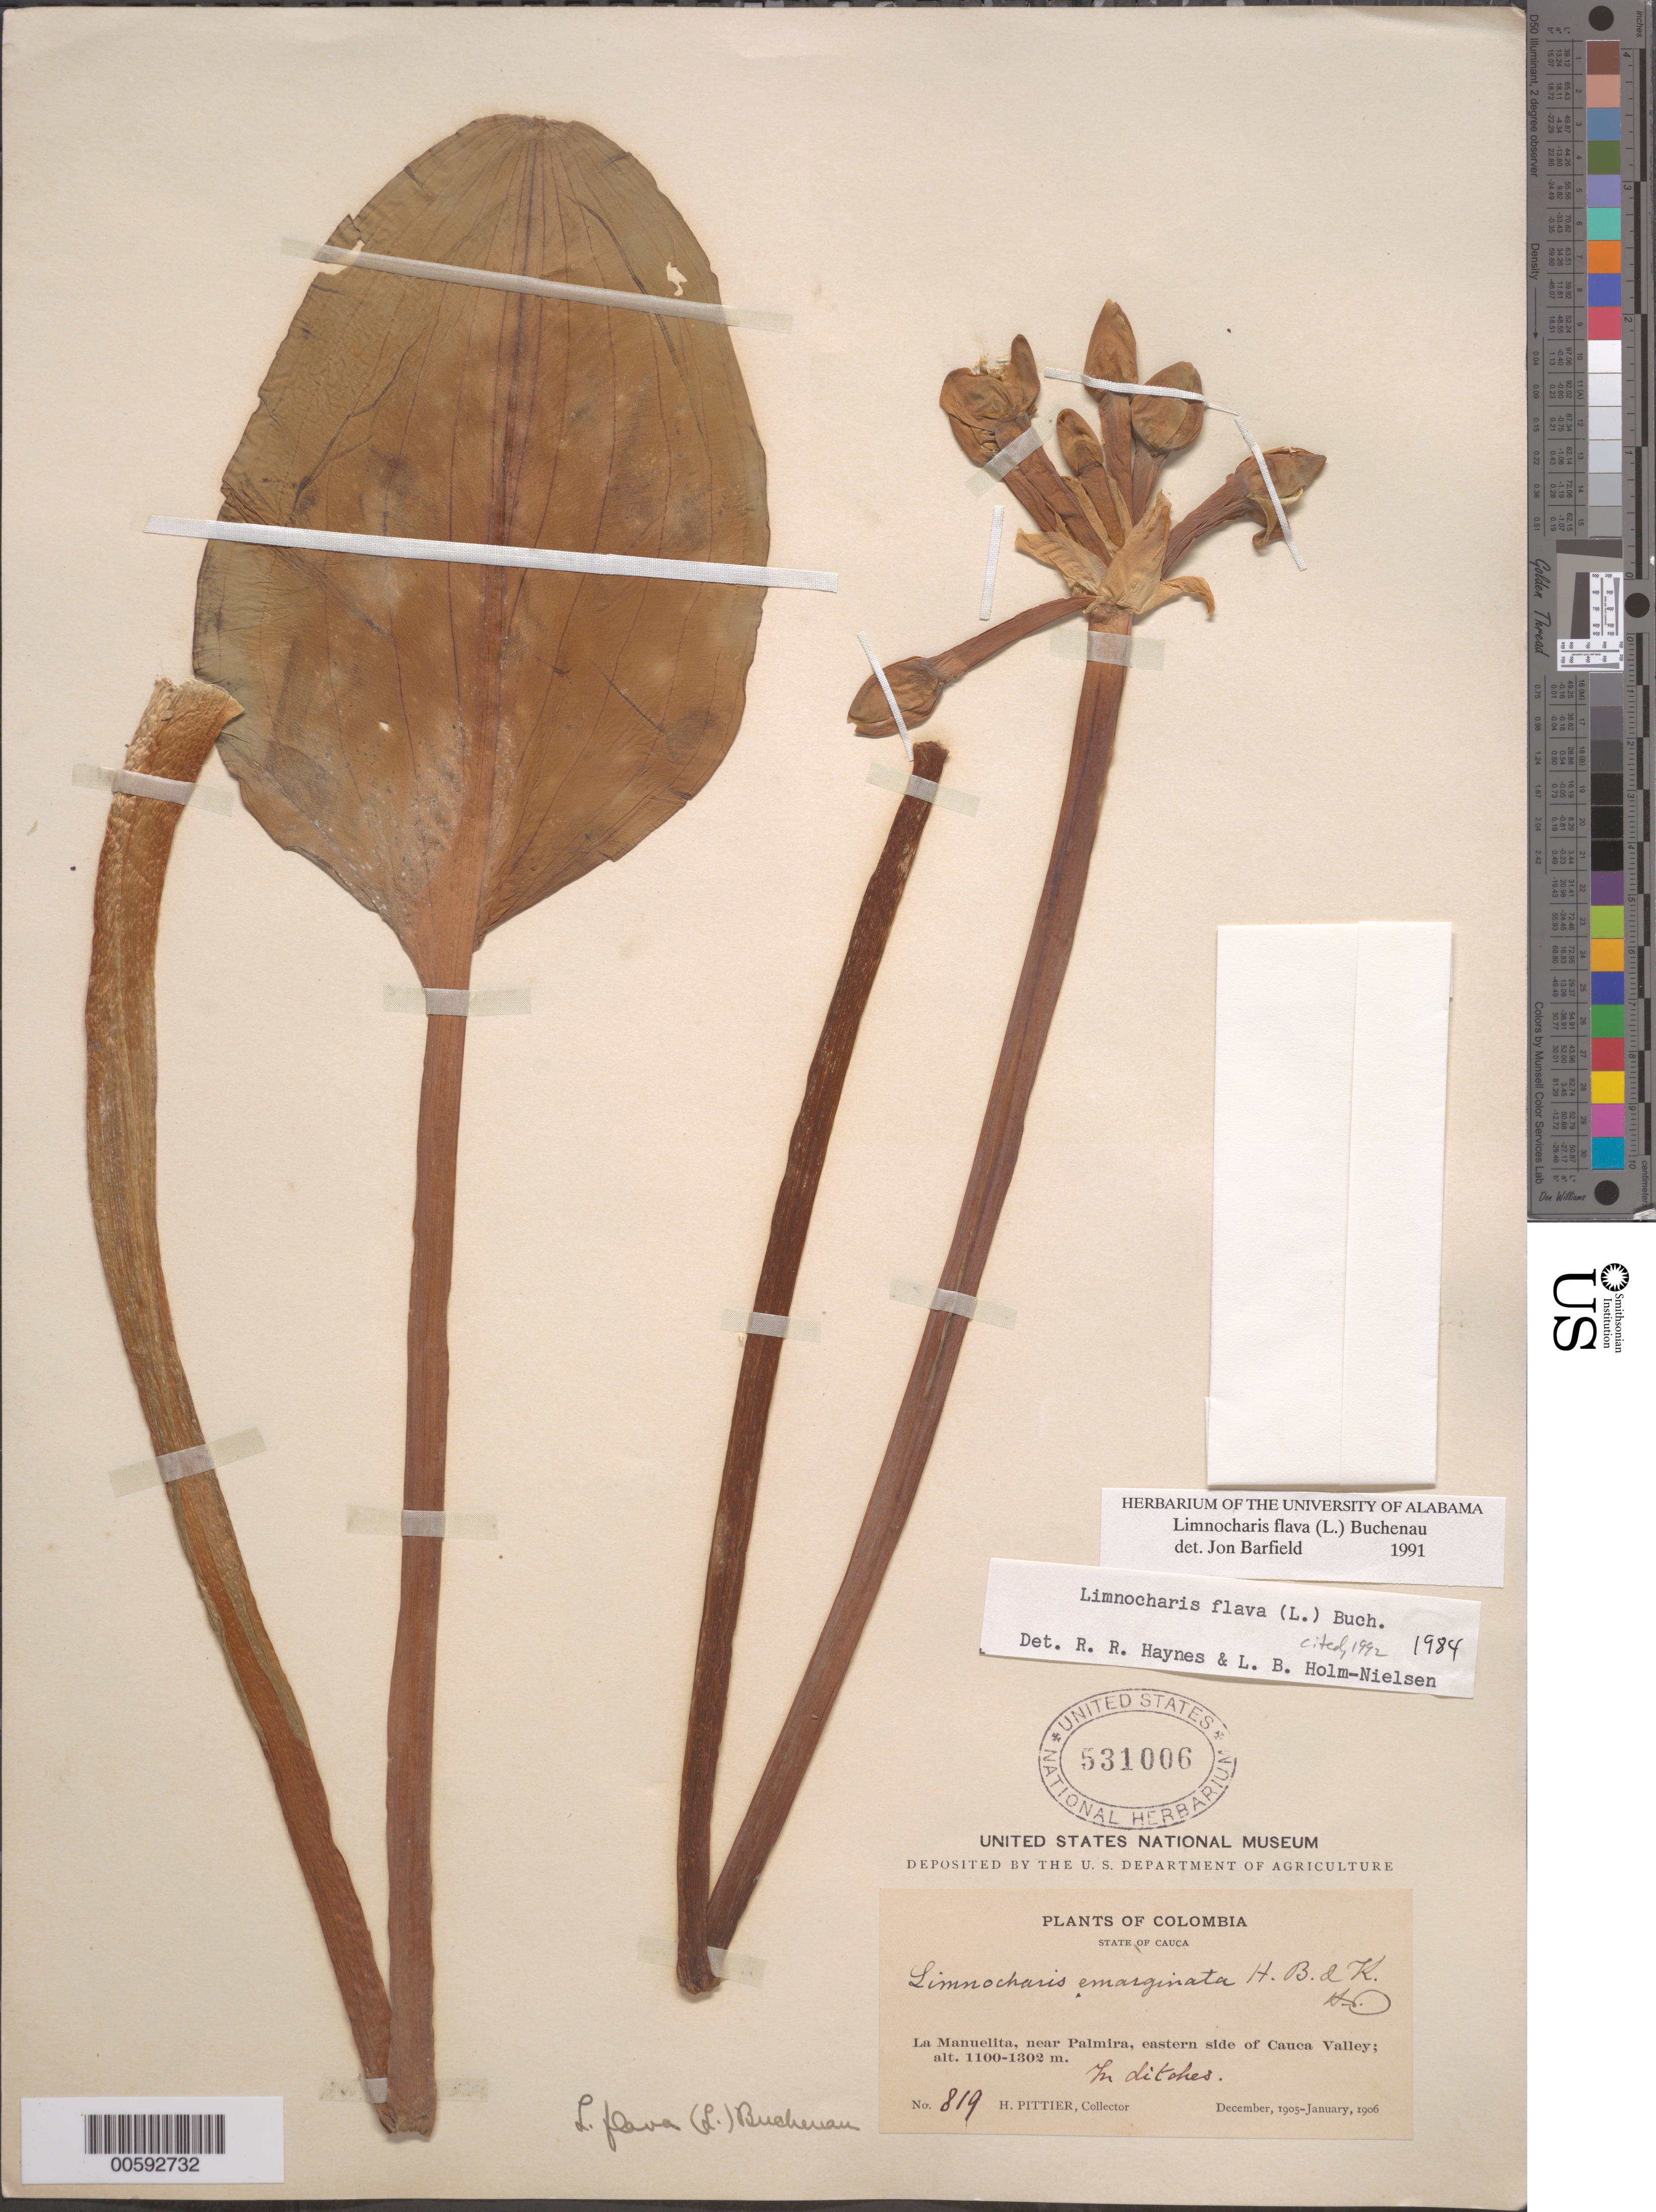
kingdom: Plantae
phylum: Tracheophyta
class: Liliopsida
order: Alismatales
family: Alismataceae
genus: Limnocharis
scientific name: Limnocharis flava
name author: (L.) Buchenau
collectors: H. F. Pittier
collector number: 819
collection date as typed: Dec 1905 to -- Jan 1906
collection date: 1905-12/1906-01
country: Colombia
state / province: Cauca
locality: La ManueLita, near Palmira, Cauca Valley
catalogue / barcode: US 531006